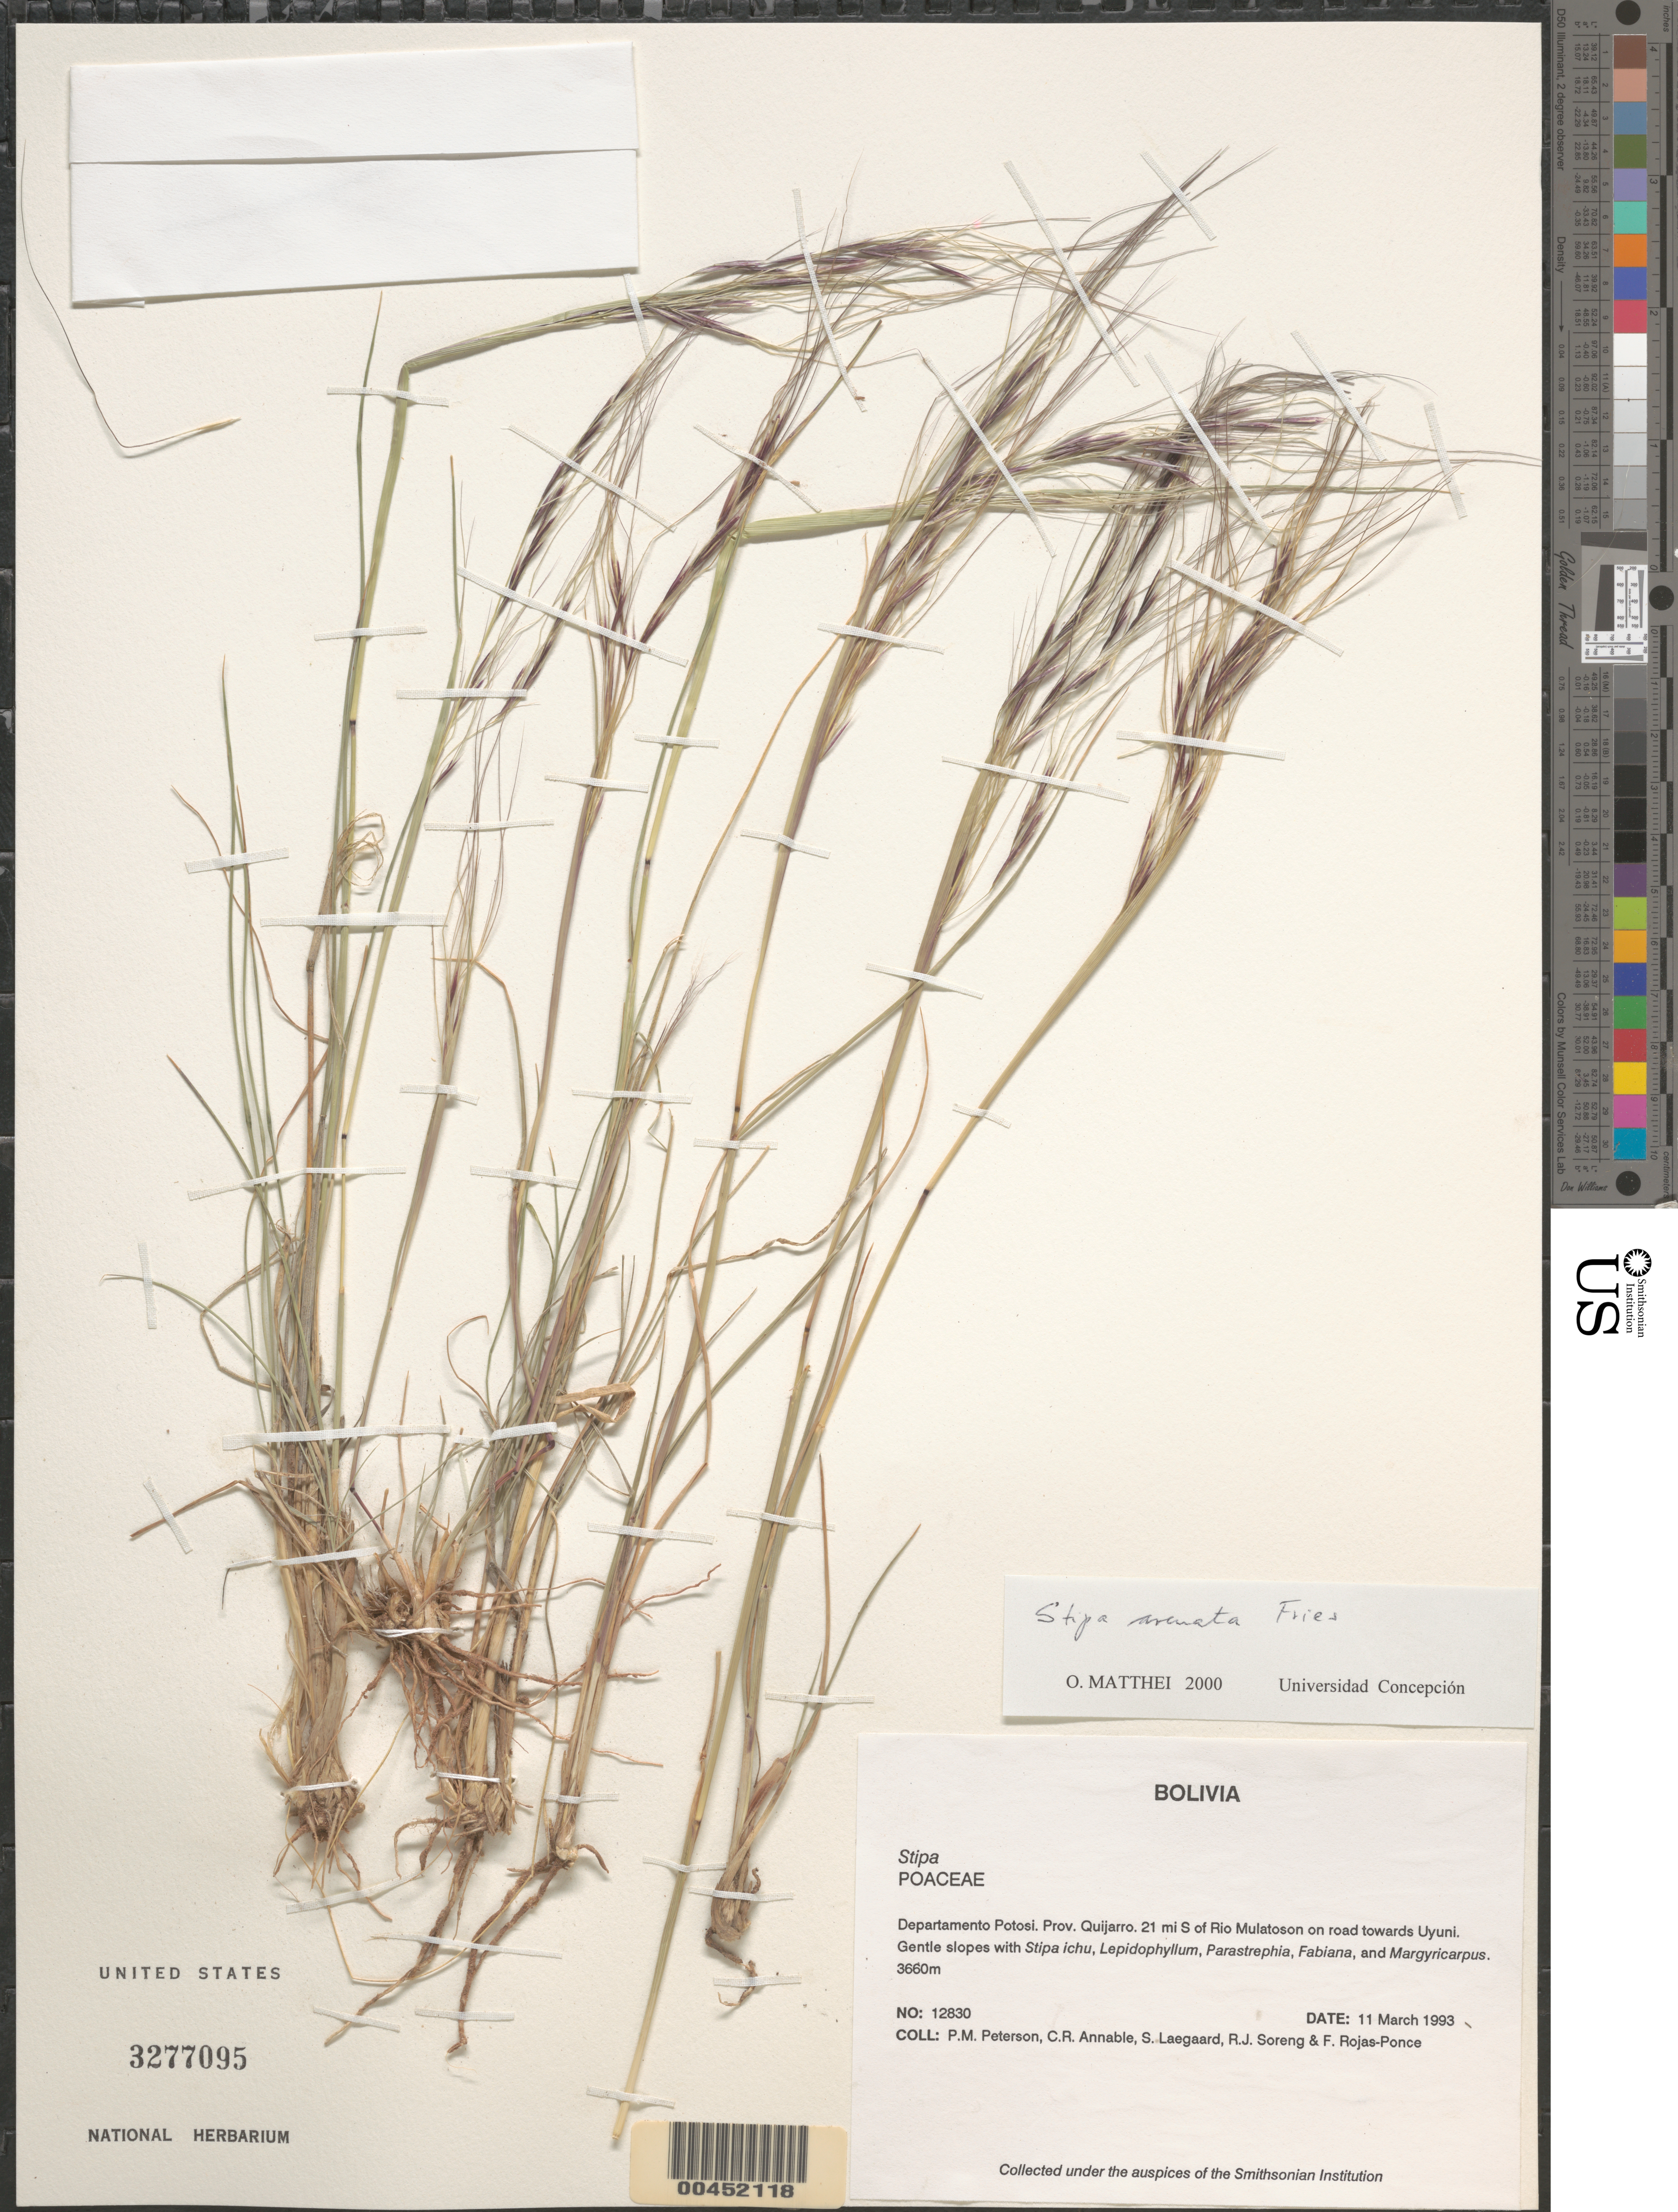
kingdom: Plantae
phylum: Tracheophyta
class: Liliopsida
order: Poales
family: Poaceae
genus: Stipa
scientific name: Stipa sp.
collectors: P. M. Peterson, C. R. Annable, S. Lægaard, R. J. Soreng & F. Rojas-Ponce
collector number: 12830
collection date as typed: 11 Mar 1993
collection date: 1993-03-11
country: Bolivia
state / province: Potosí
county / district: Quijarro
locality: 21 mi S of Rio Mulatoson on road towards Uyuni.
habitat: Gentle slopes with Stipa ichu, Lepidophyllum, Parastrephia, Fabiana, and Margyricarpus.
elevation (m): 3660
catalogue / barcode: US 3277095